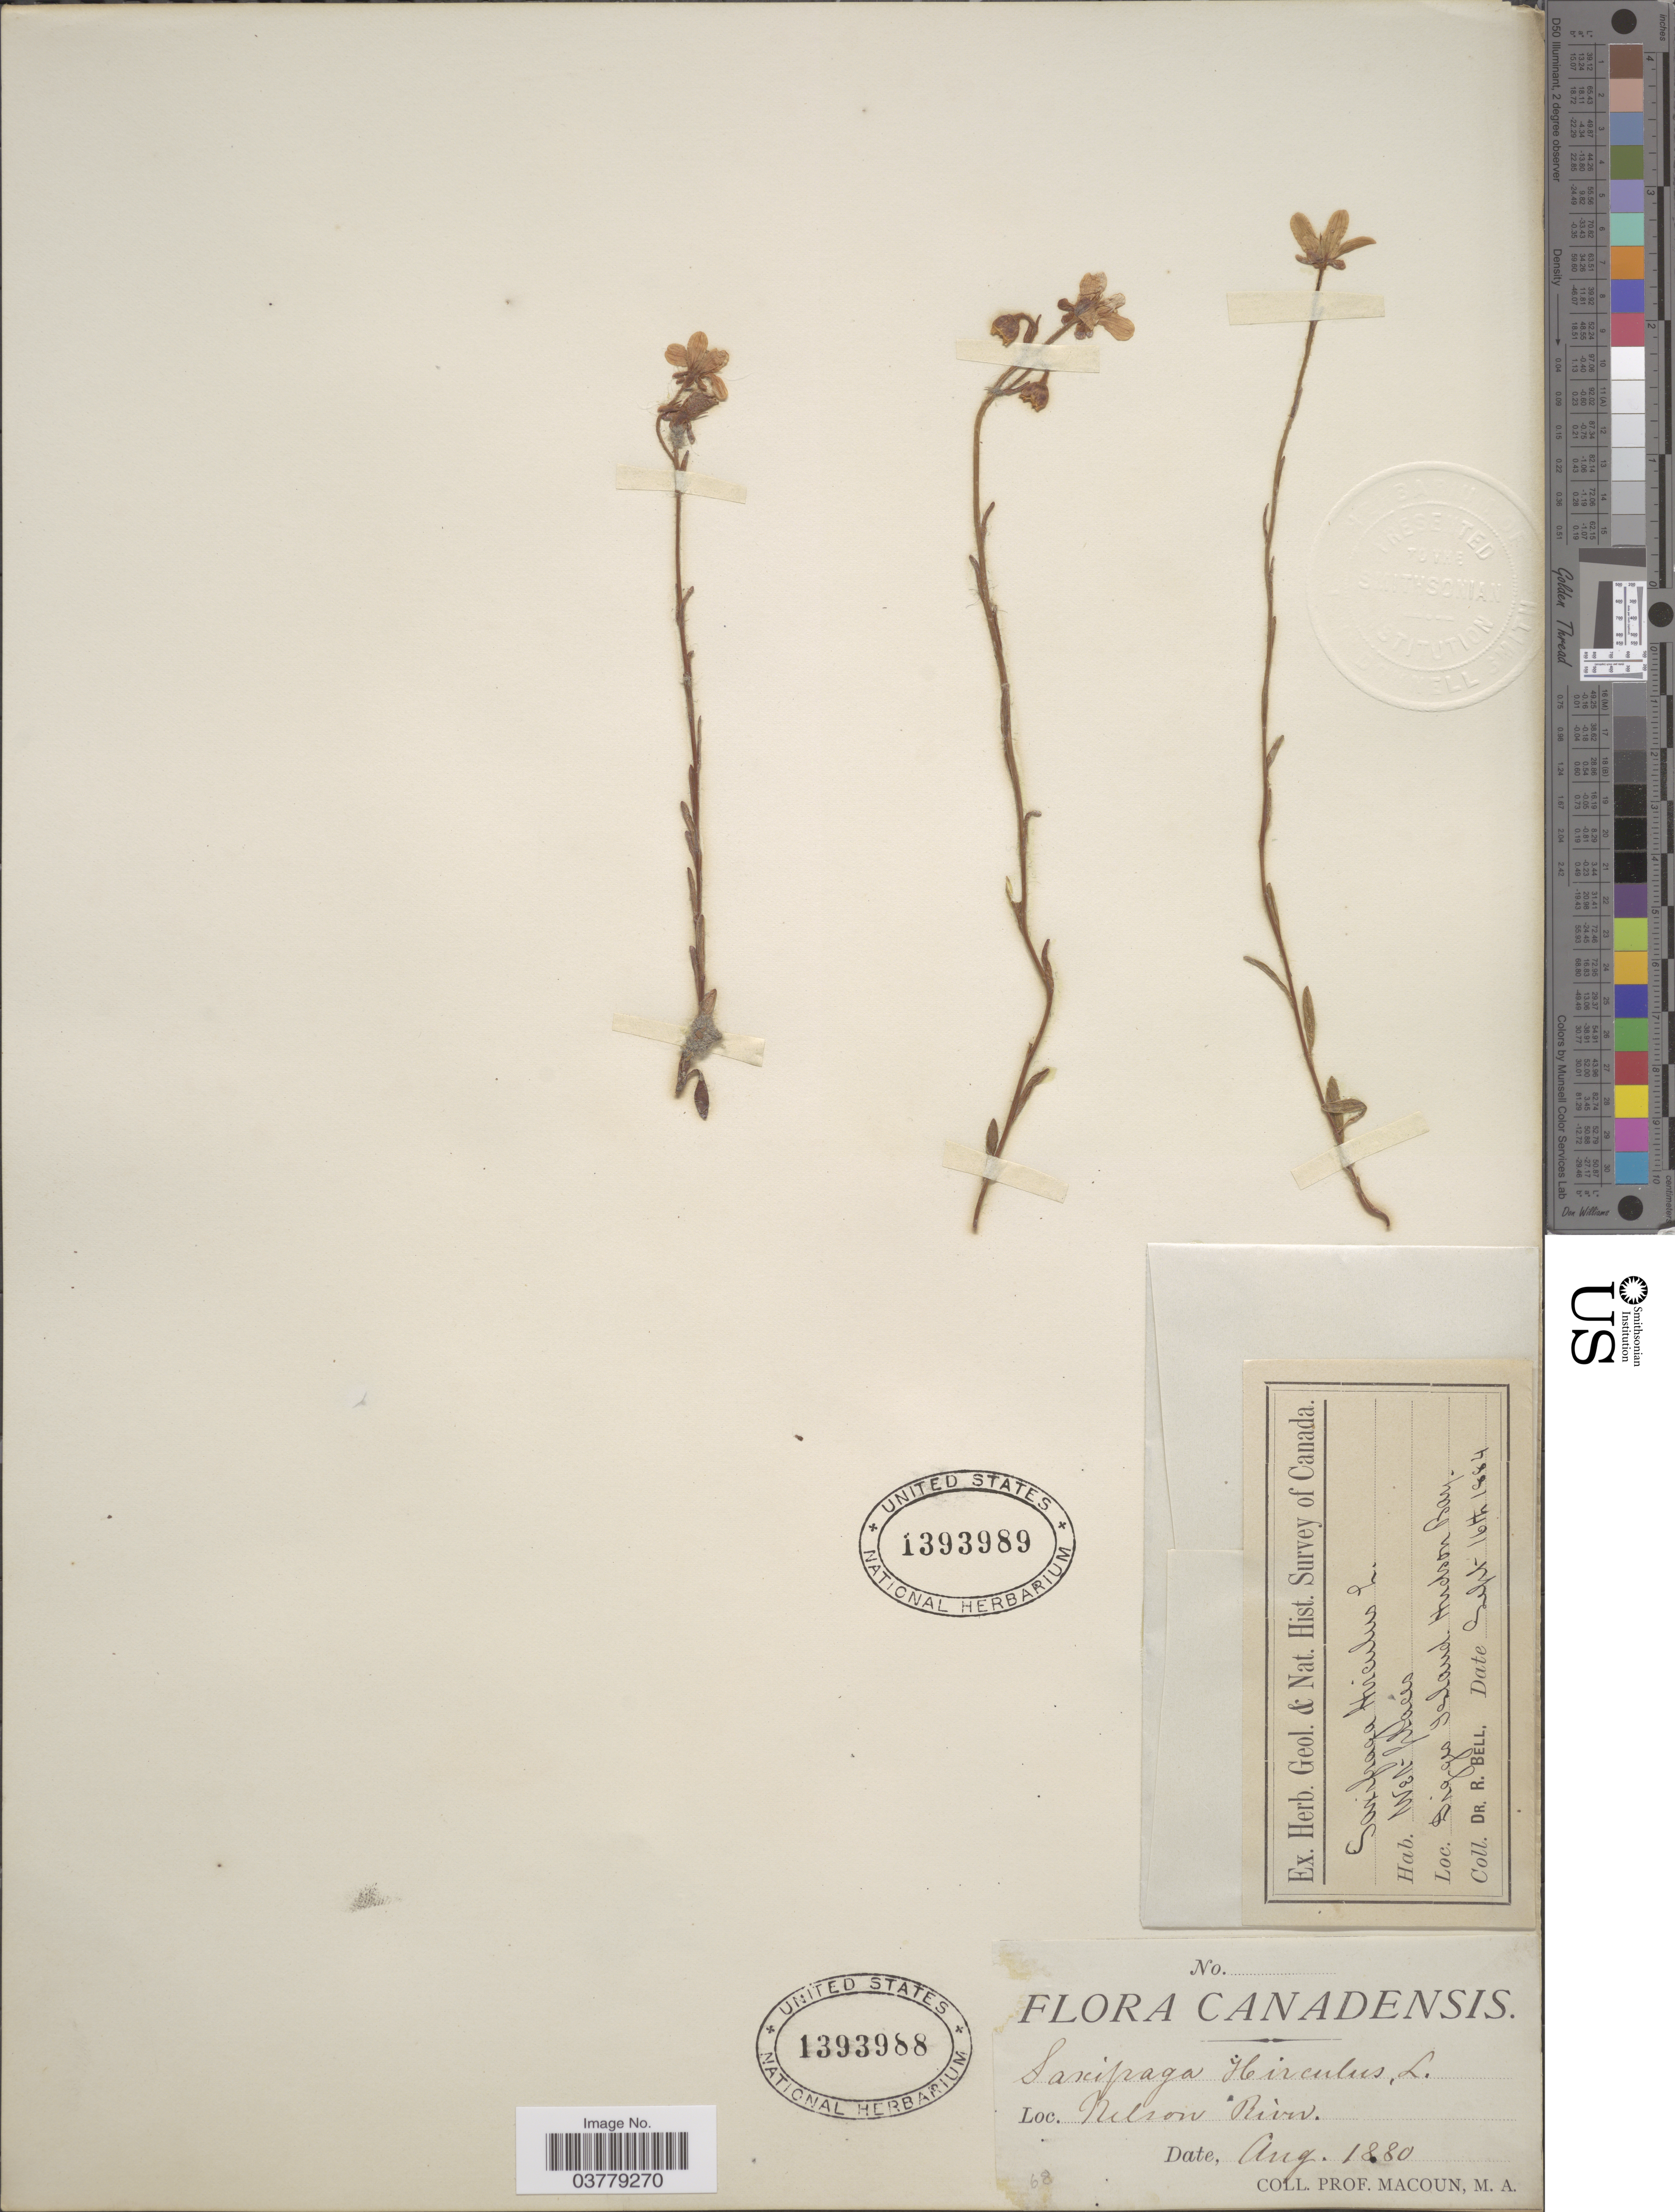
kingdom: Plantae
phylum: Tracheophyta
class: Magnoliopsida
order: Saxifragales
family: Saxifragaceae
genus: Saxifraga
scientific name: Saxifraga hirculus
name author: L.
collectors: Prof. Macoun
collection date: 1880-08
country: Canada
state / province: Manitoba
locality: Nelson River.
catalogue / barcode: US 1393988